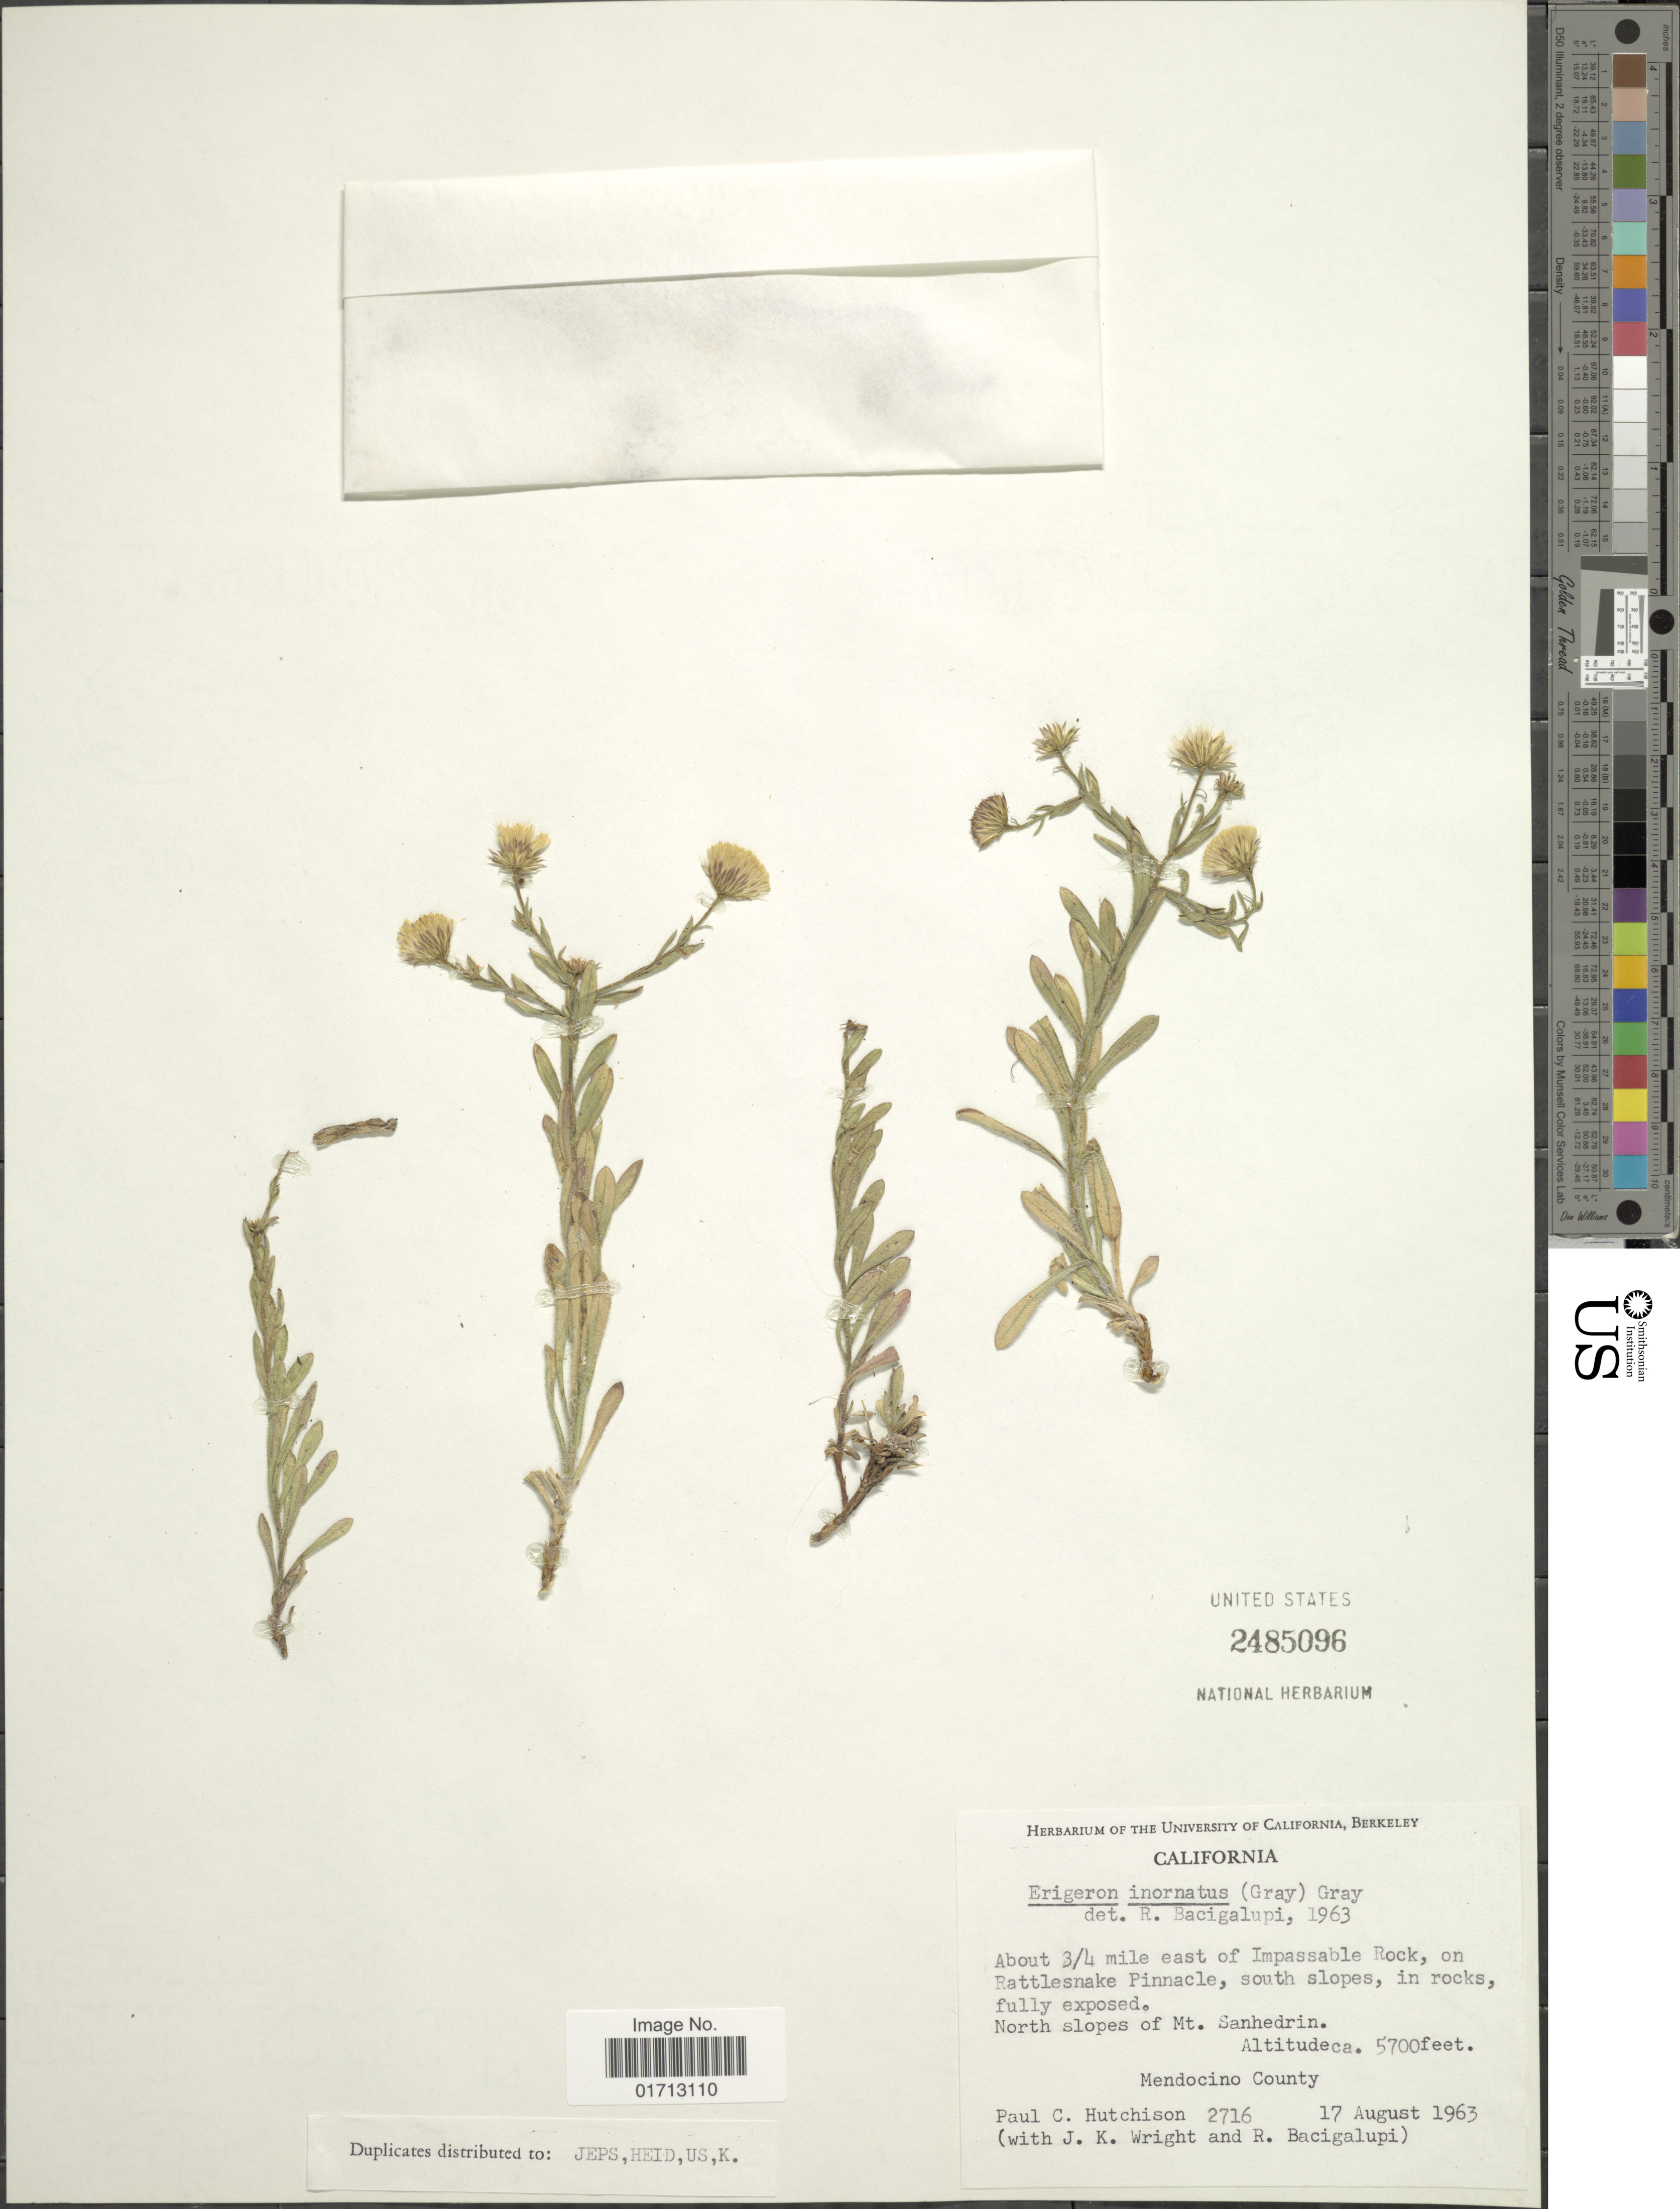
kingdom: Plantae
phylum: Tracheophyta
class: Magnoliopsida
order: Asterales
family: Asteraceae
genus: Erigeron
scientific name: Erigeron inornatus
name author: (A. Gray) A. Gray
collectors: P. C. Hutchison, J. K. Wright & R. Bacigalupi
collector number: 2716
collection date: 1963-08-17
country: United States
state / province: California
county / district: Mendocino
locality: Mendocino County, about 3/4 miles east of Impassable Rock, on Rattlesnale Pinnacle, south slopes. north slopes of Mt. Sanhedrin.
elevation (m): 1737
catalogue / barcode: US 2485096